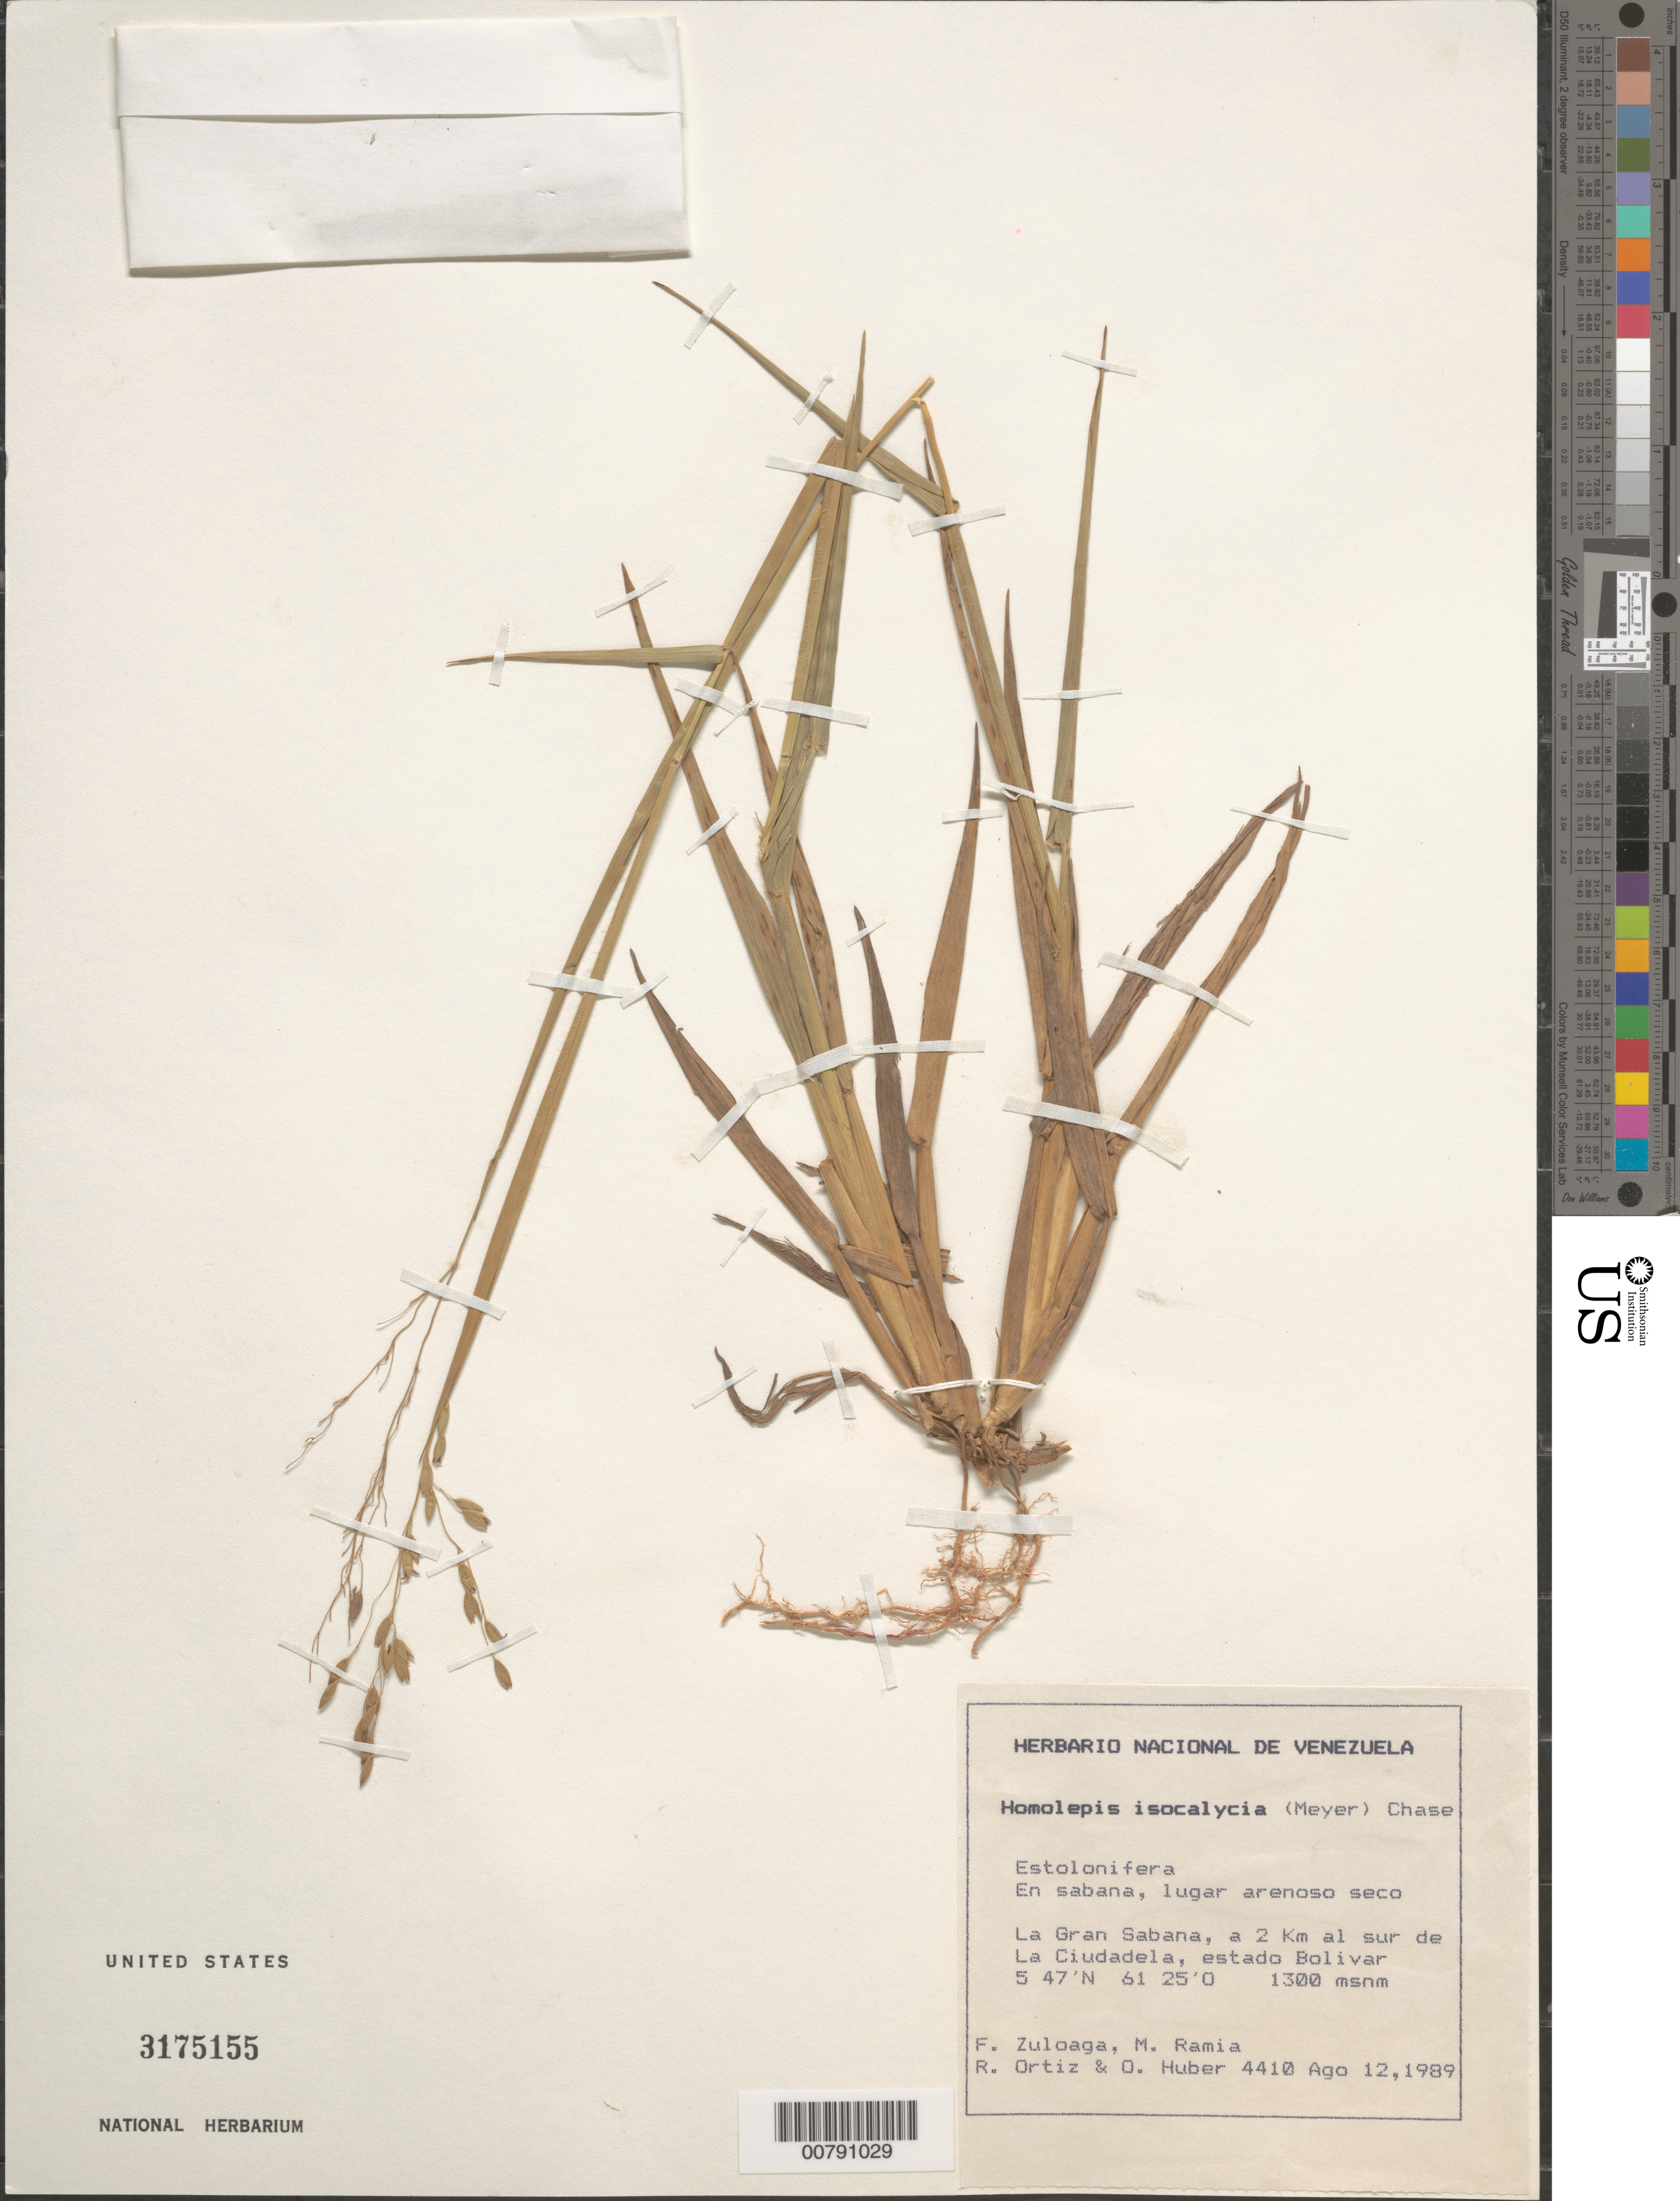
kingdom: Plantae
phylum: Tracheophyta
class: Liliopsida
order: Poales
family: Poaceae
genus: Homolepis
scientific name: Homolepis isocalycia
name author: (G. Mey.) Chase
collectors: F. O. Zuloaga, M. Ramia, R. Ortíz & O. Huber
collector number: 4410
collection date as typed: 12-Aug-89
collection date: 1989-08-12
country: Venezuela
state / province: Bolívar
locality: Gran Sabana, 2 km al sur de San Ignacio de Yuruani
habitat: Dry sandy savanna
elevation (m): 1300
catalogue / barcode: US 3175155